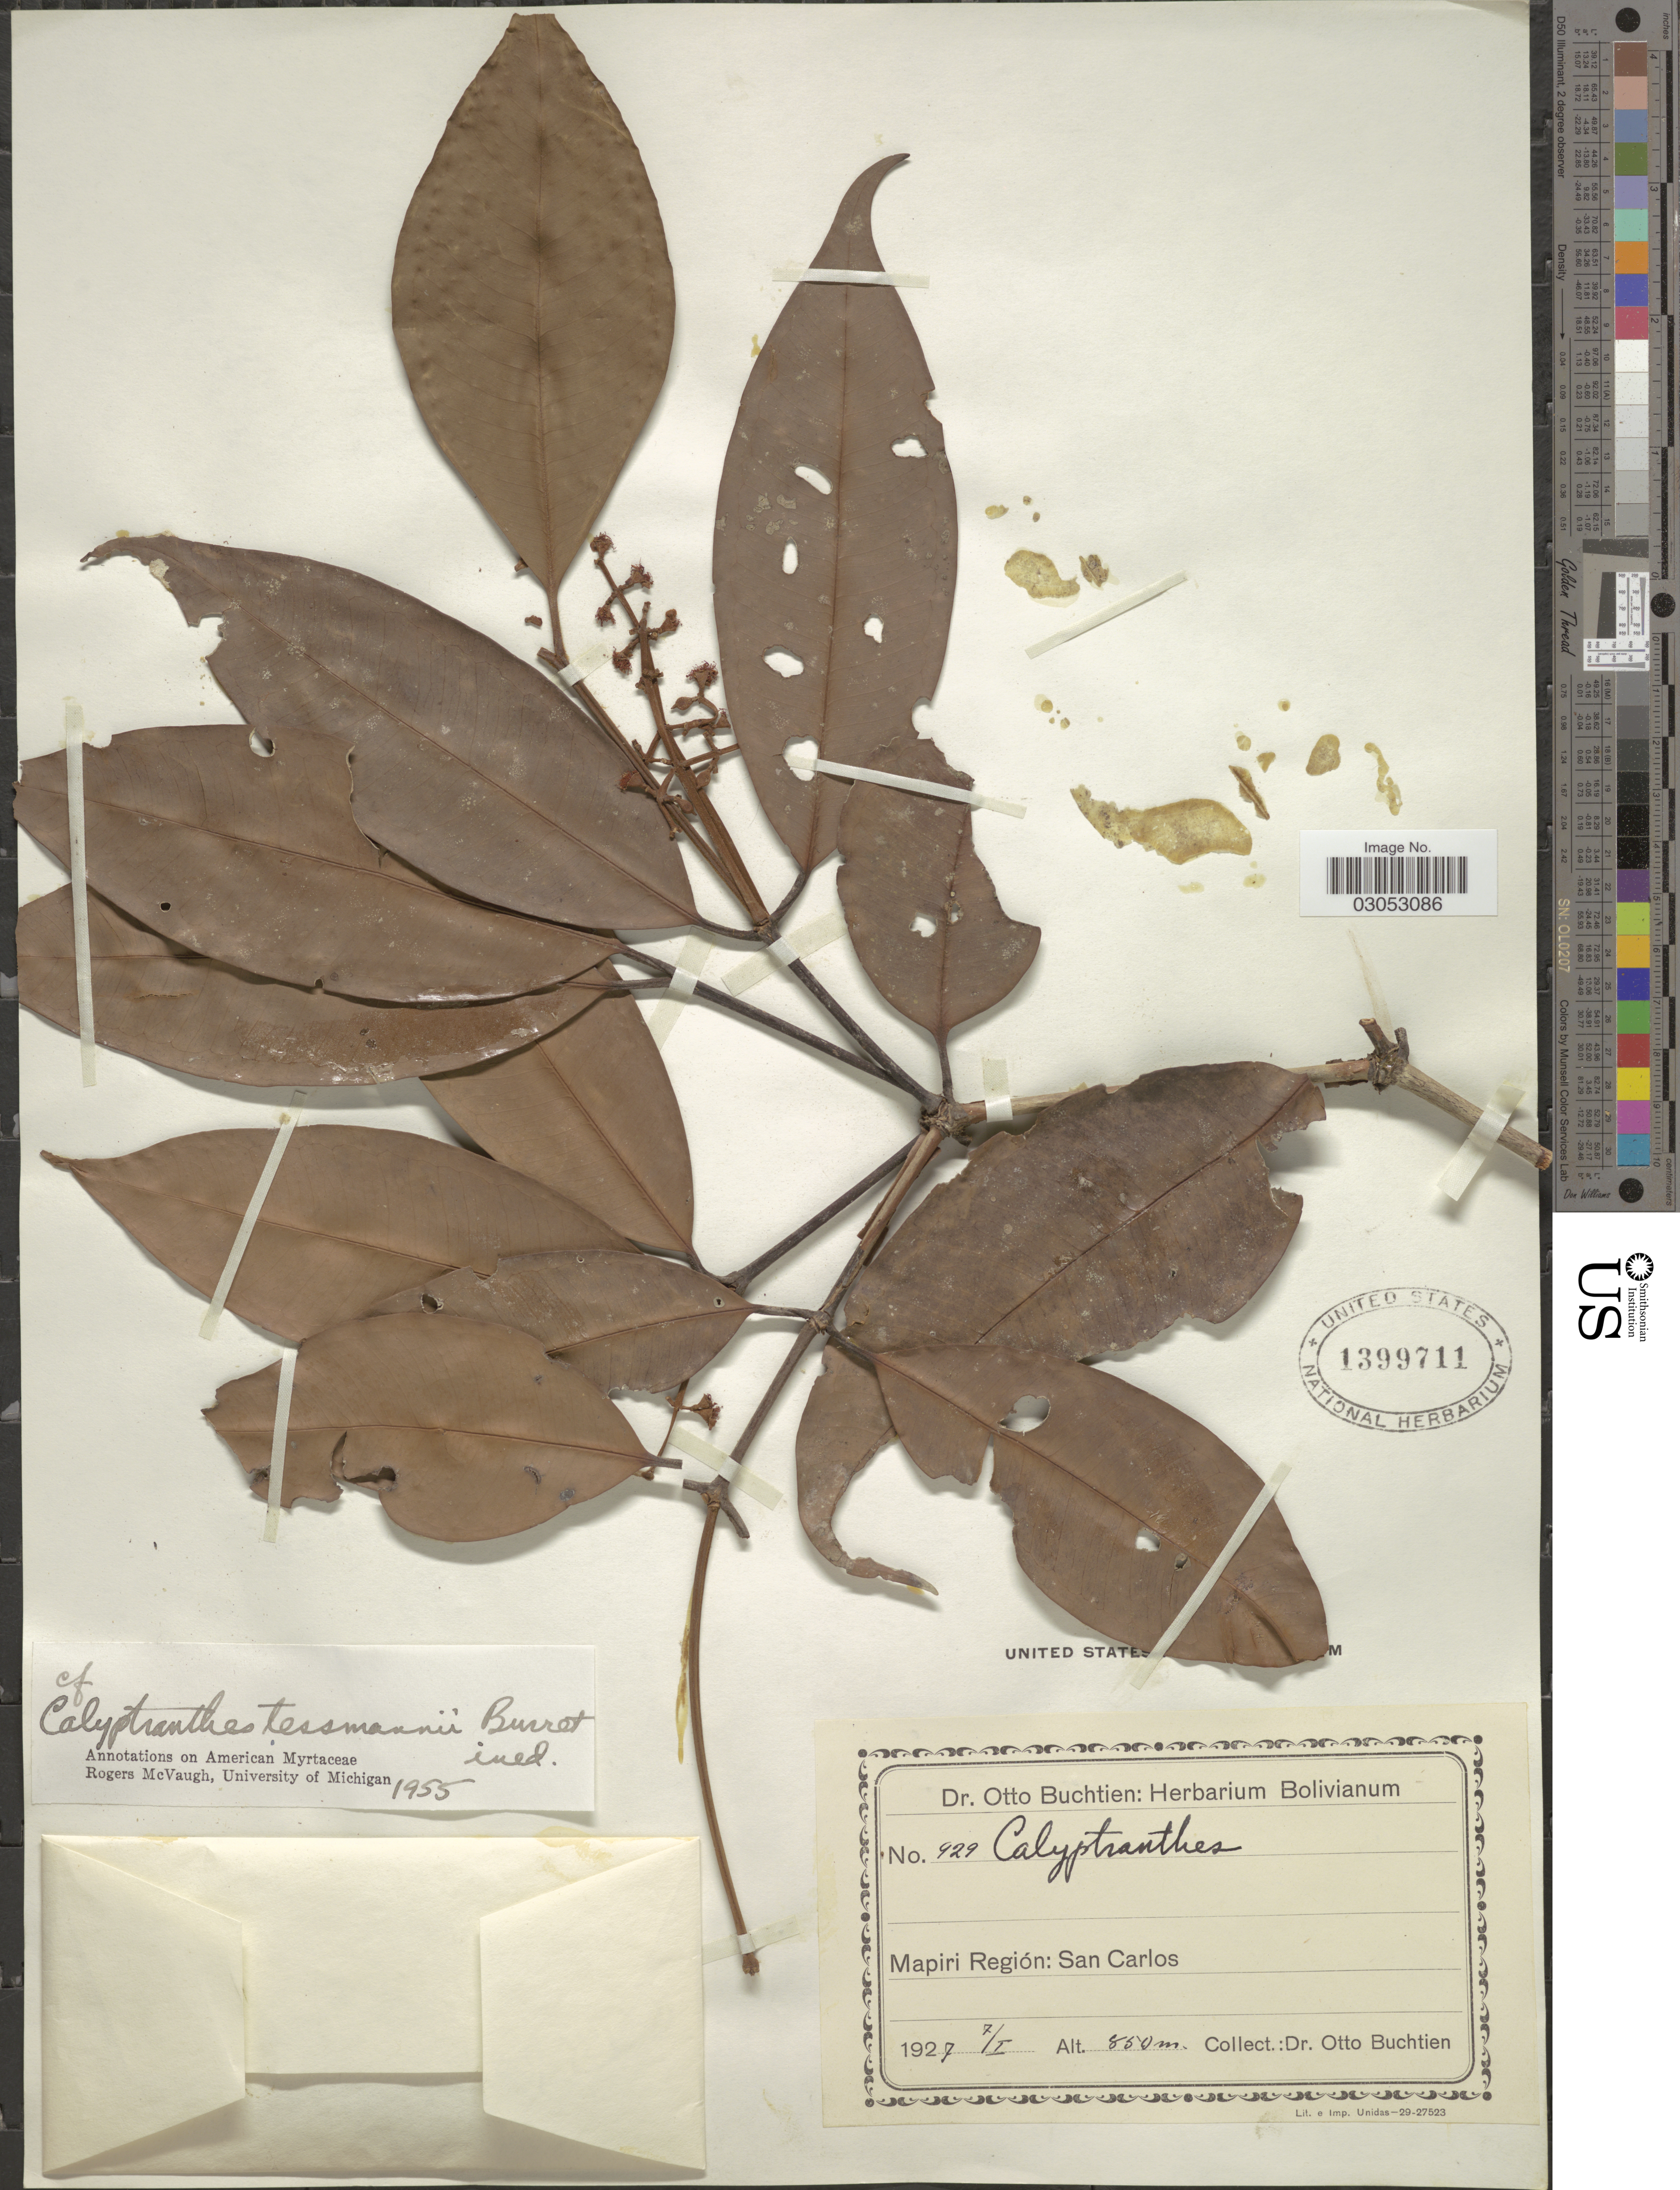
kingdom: Plantae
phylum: Tracheophyta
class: Magnoliopsida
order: Myrtales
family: Myrtaceae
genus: Myrcia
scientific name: Myrcia tessmannii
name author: (Burret ex McVaugh) A.R. Lourenço & E. Lucas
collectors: O. Buchtien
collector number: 929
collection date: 1927-01-07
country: Bolivia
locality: Mapiri Región: San Carlos.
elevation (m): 850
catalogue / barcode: US 1399711